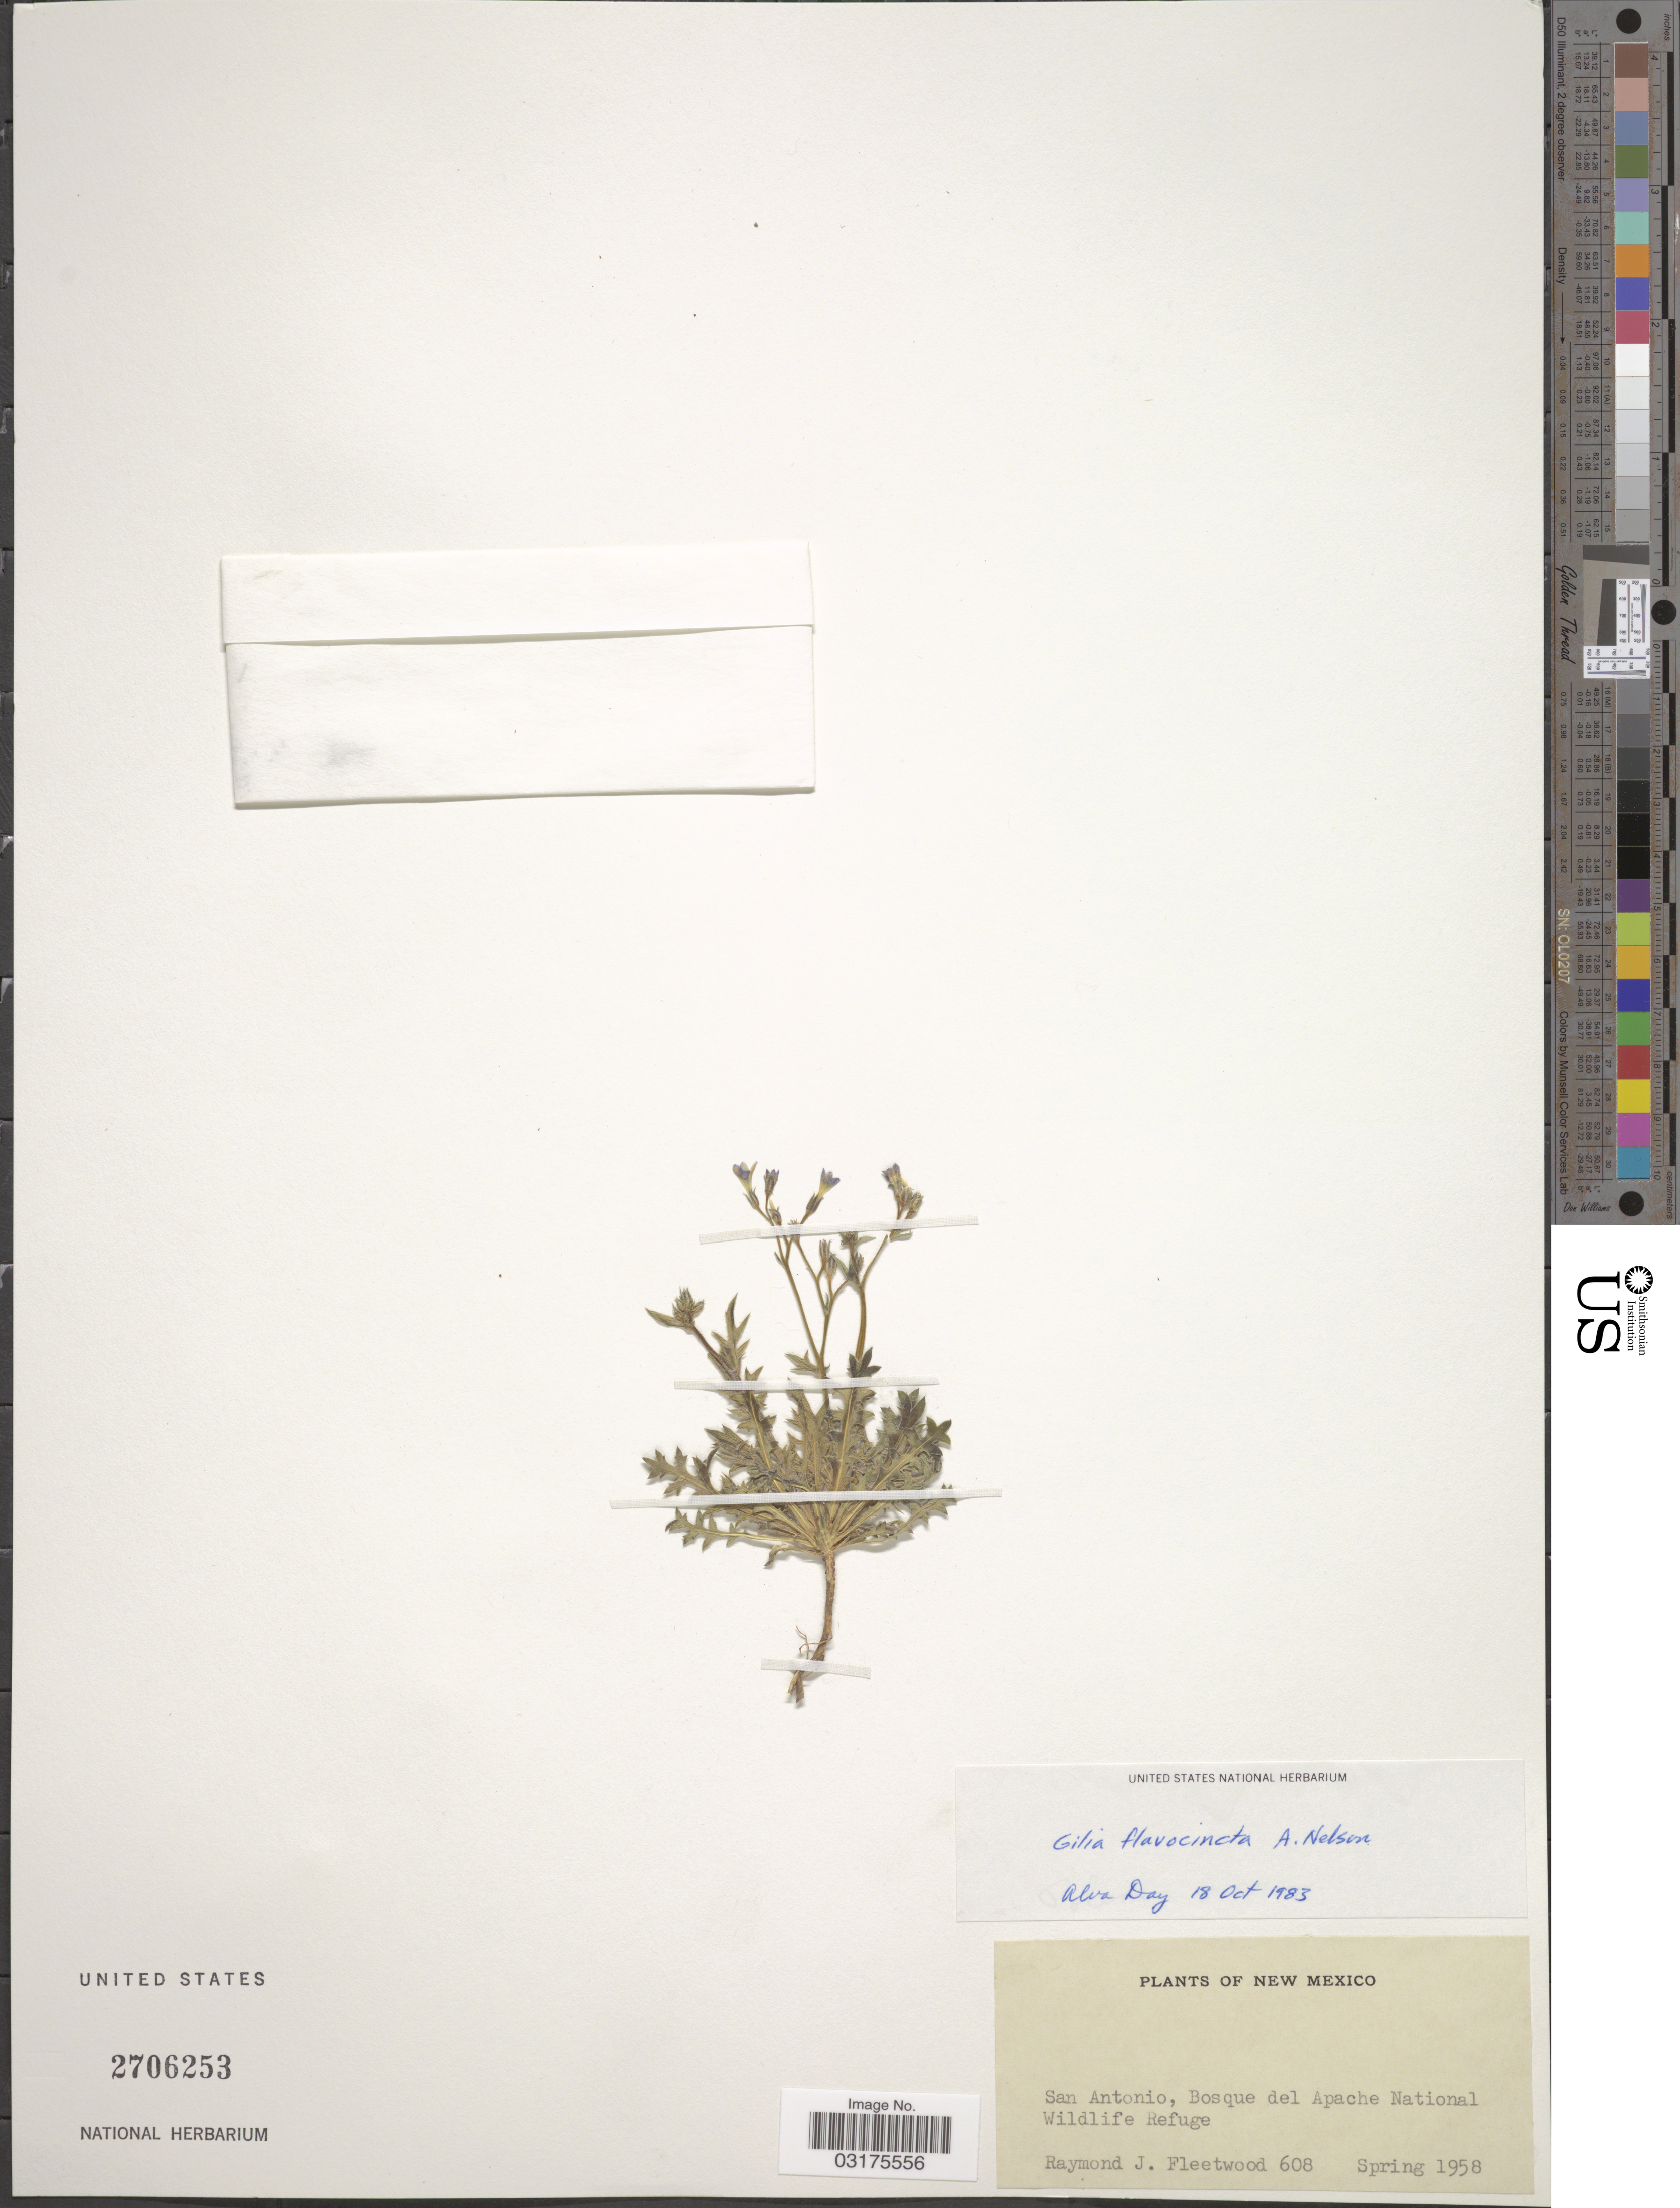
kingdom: Plantae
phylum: Tracheophyta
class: Magnoliopsida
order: Ericales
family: Polemoniaceae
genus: Gilia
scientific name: Gilia flavocincta subsp. australis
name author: A. Nelson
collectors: R. J. Fleetwood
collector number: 608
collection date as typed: Spring 1958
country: United States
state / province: New Mexico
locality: San Antonio, Bosque del Apache National Wildlife Refuge.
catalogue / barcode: US 2706253